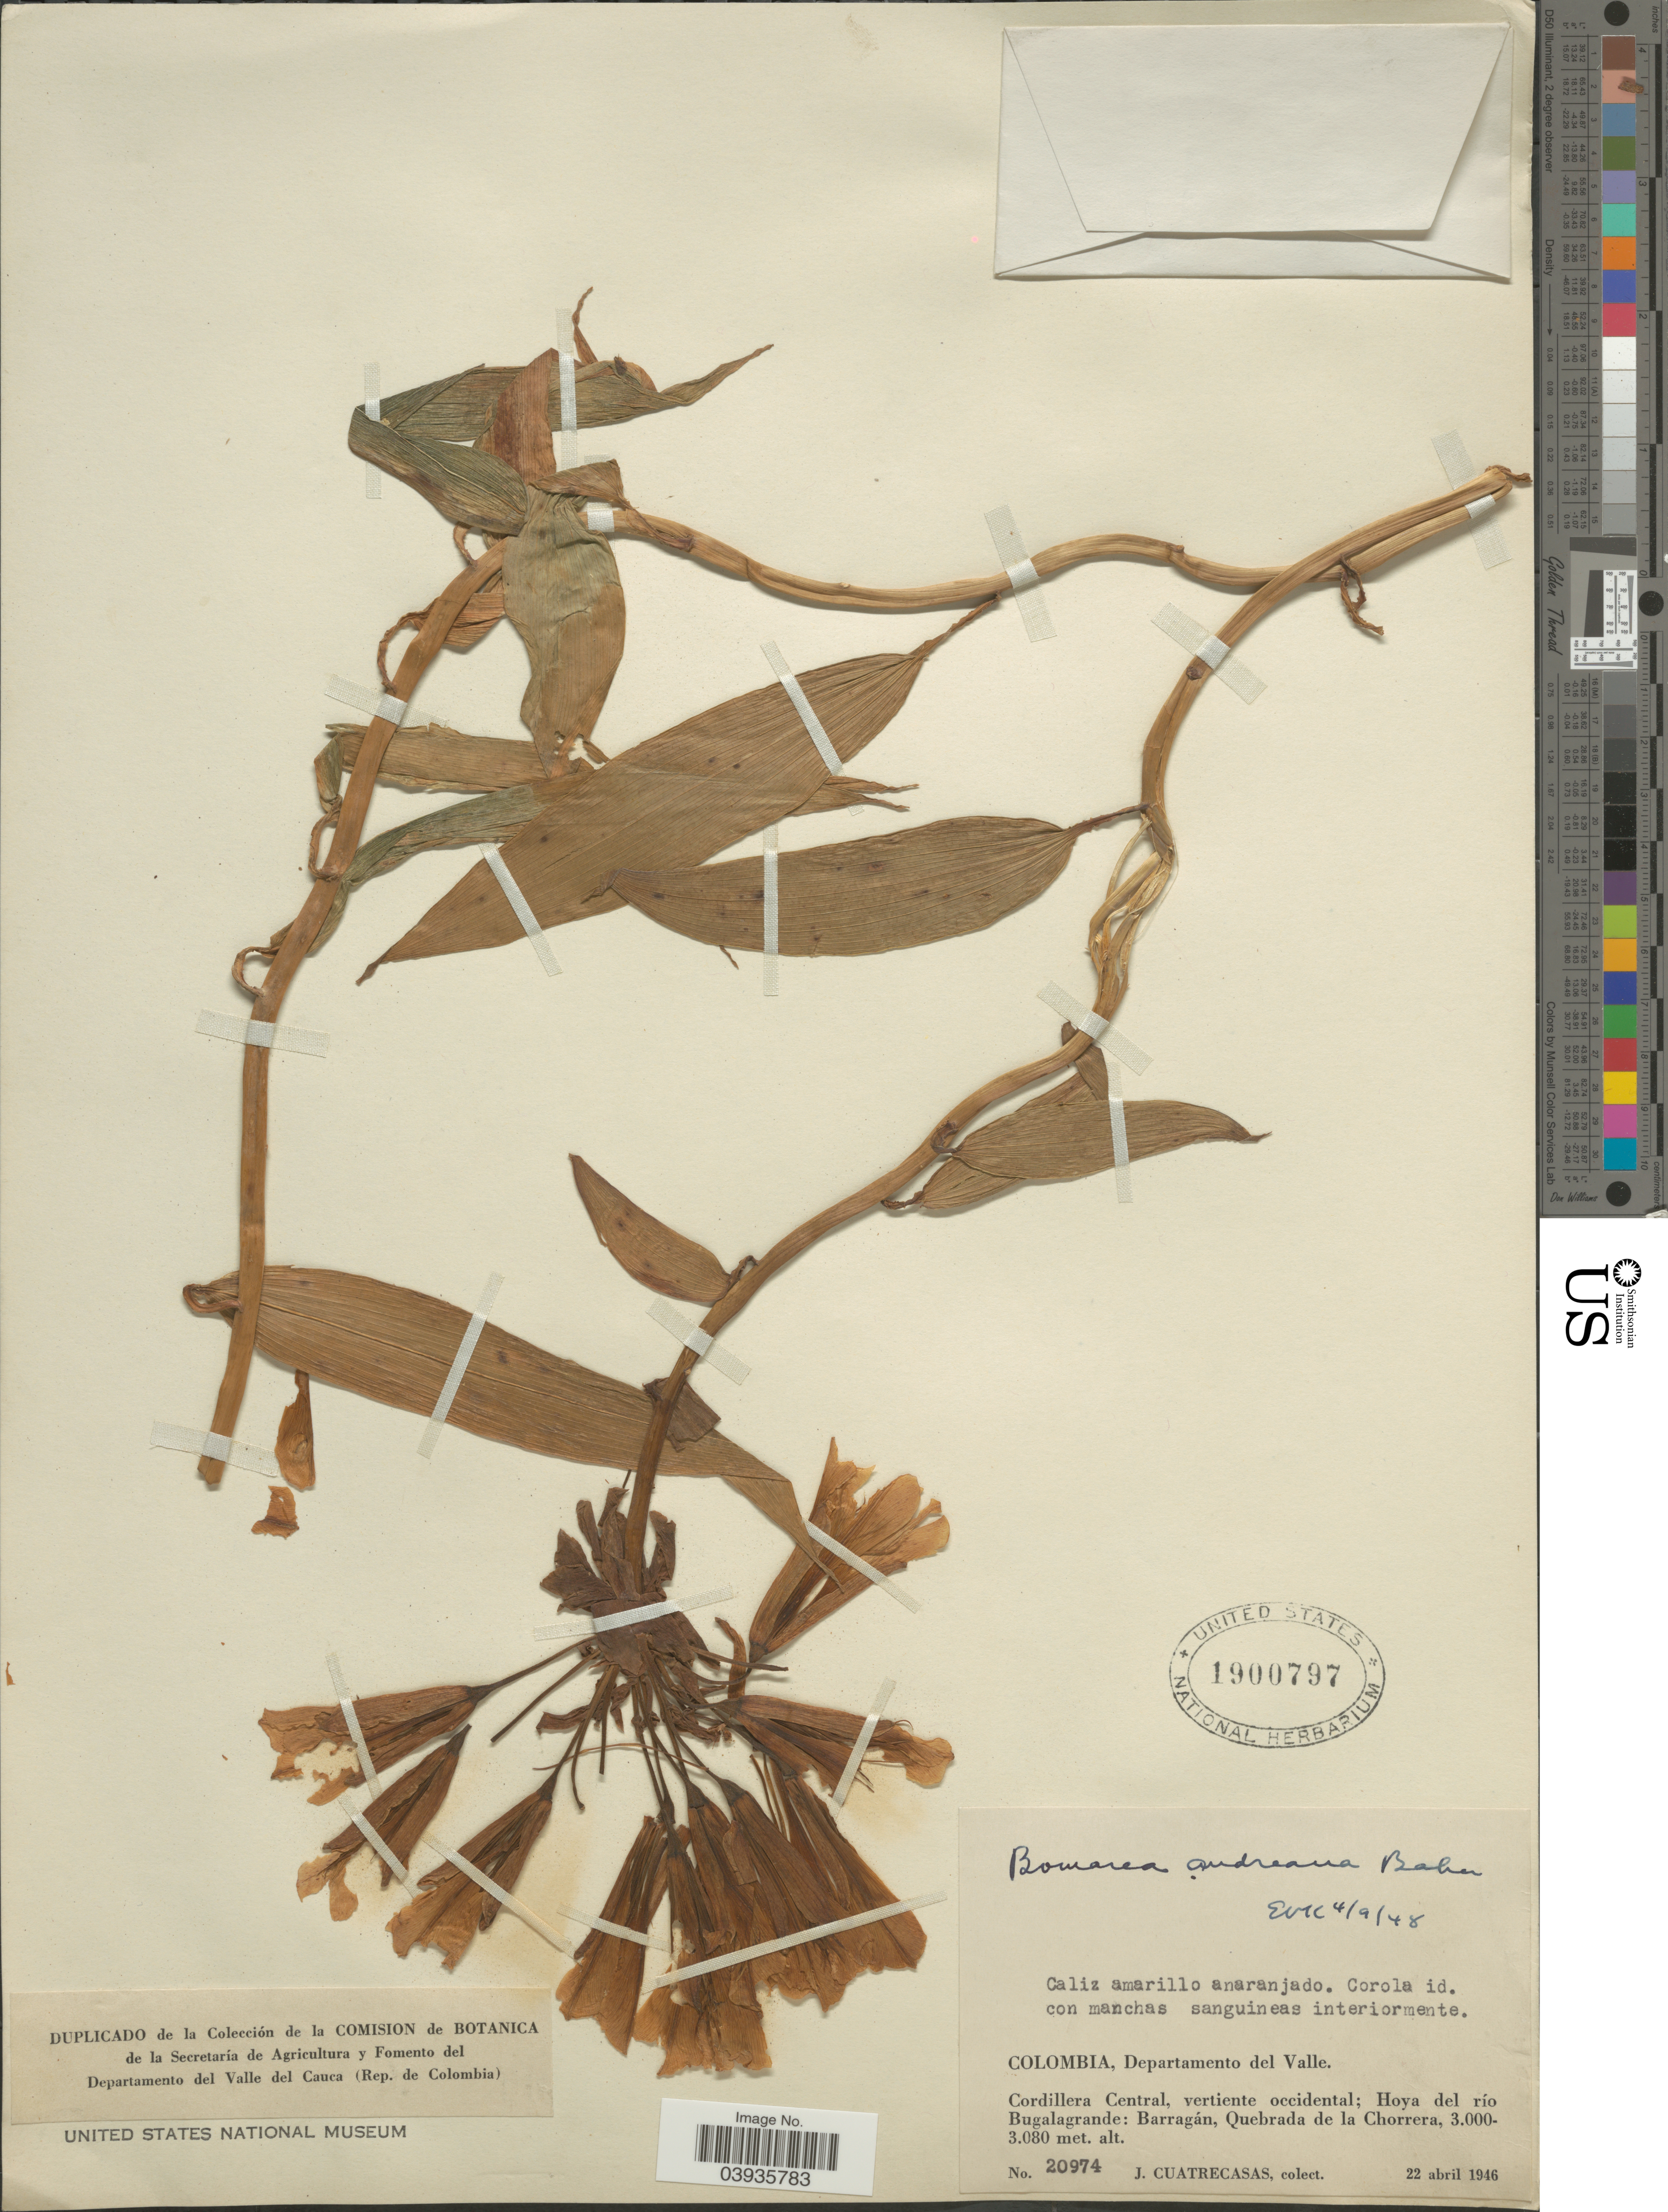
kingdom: Plantae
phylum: Tracheophyta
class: Liliopsida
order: Liliales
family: Alstroemeriaceae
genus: Bomarea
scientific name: Bomarea andreana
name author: Baker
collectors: J. Cuatrecasas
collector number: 20974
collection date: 1946-04-22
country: Colombia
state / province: Valle del Cauca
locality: Departamento del Valle. Cordillera Central, vertiente occidental; Hoya del río Bugalagrande: Barragán, Quebrada de la Chorrera.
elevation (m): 3000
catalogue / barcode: US 1900797